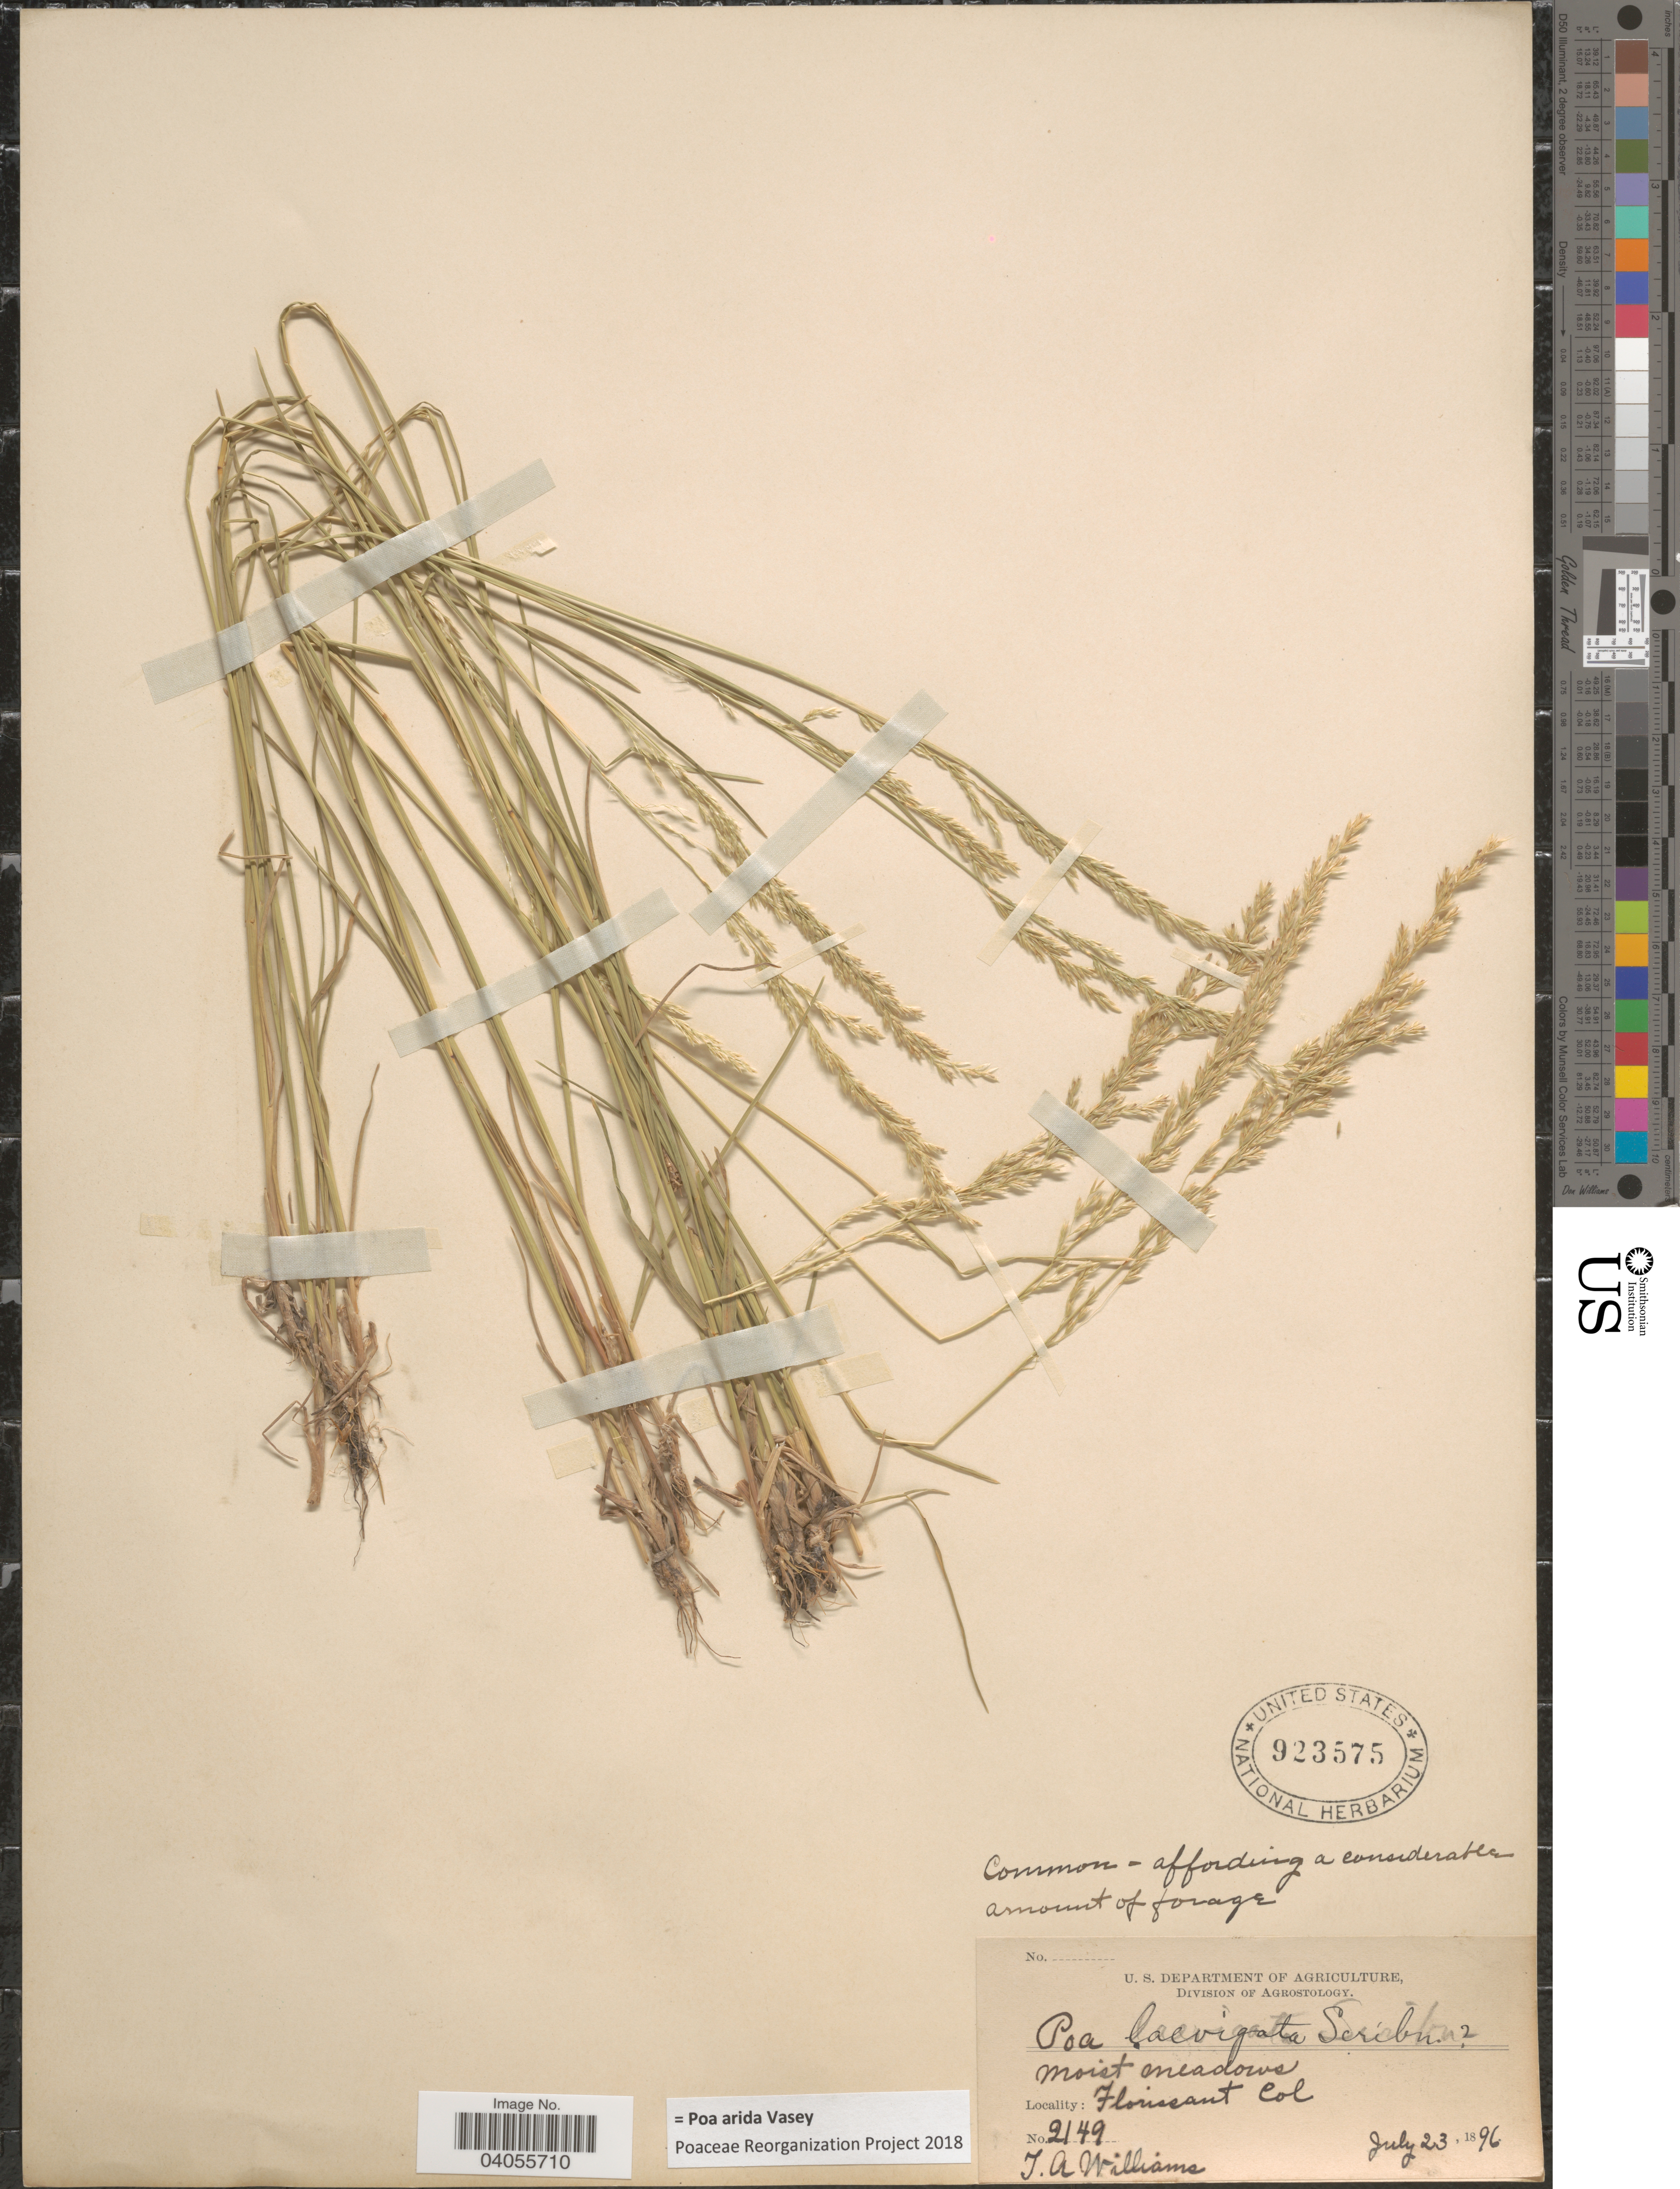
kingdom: Plantae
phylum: Tracheophyta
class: Liliopsida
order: Poales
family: Poaceae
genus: Poa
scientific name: Poa arida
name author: Vasey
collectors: T. A. Williams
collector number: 2149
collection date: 1896-07-23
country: United States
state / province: Colorado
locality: Florissant.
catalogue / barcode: US 923575